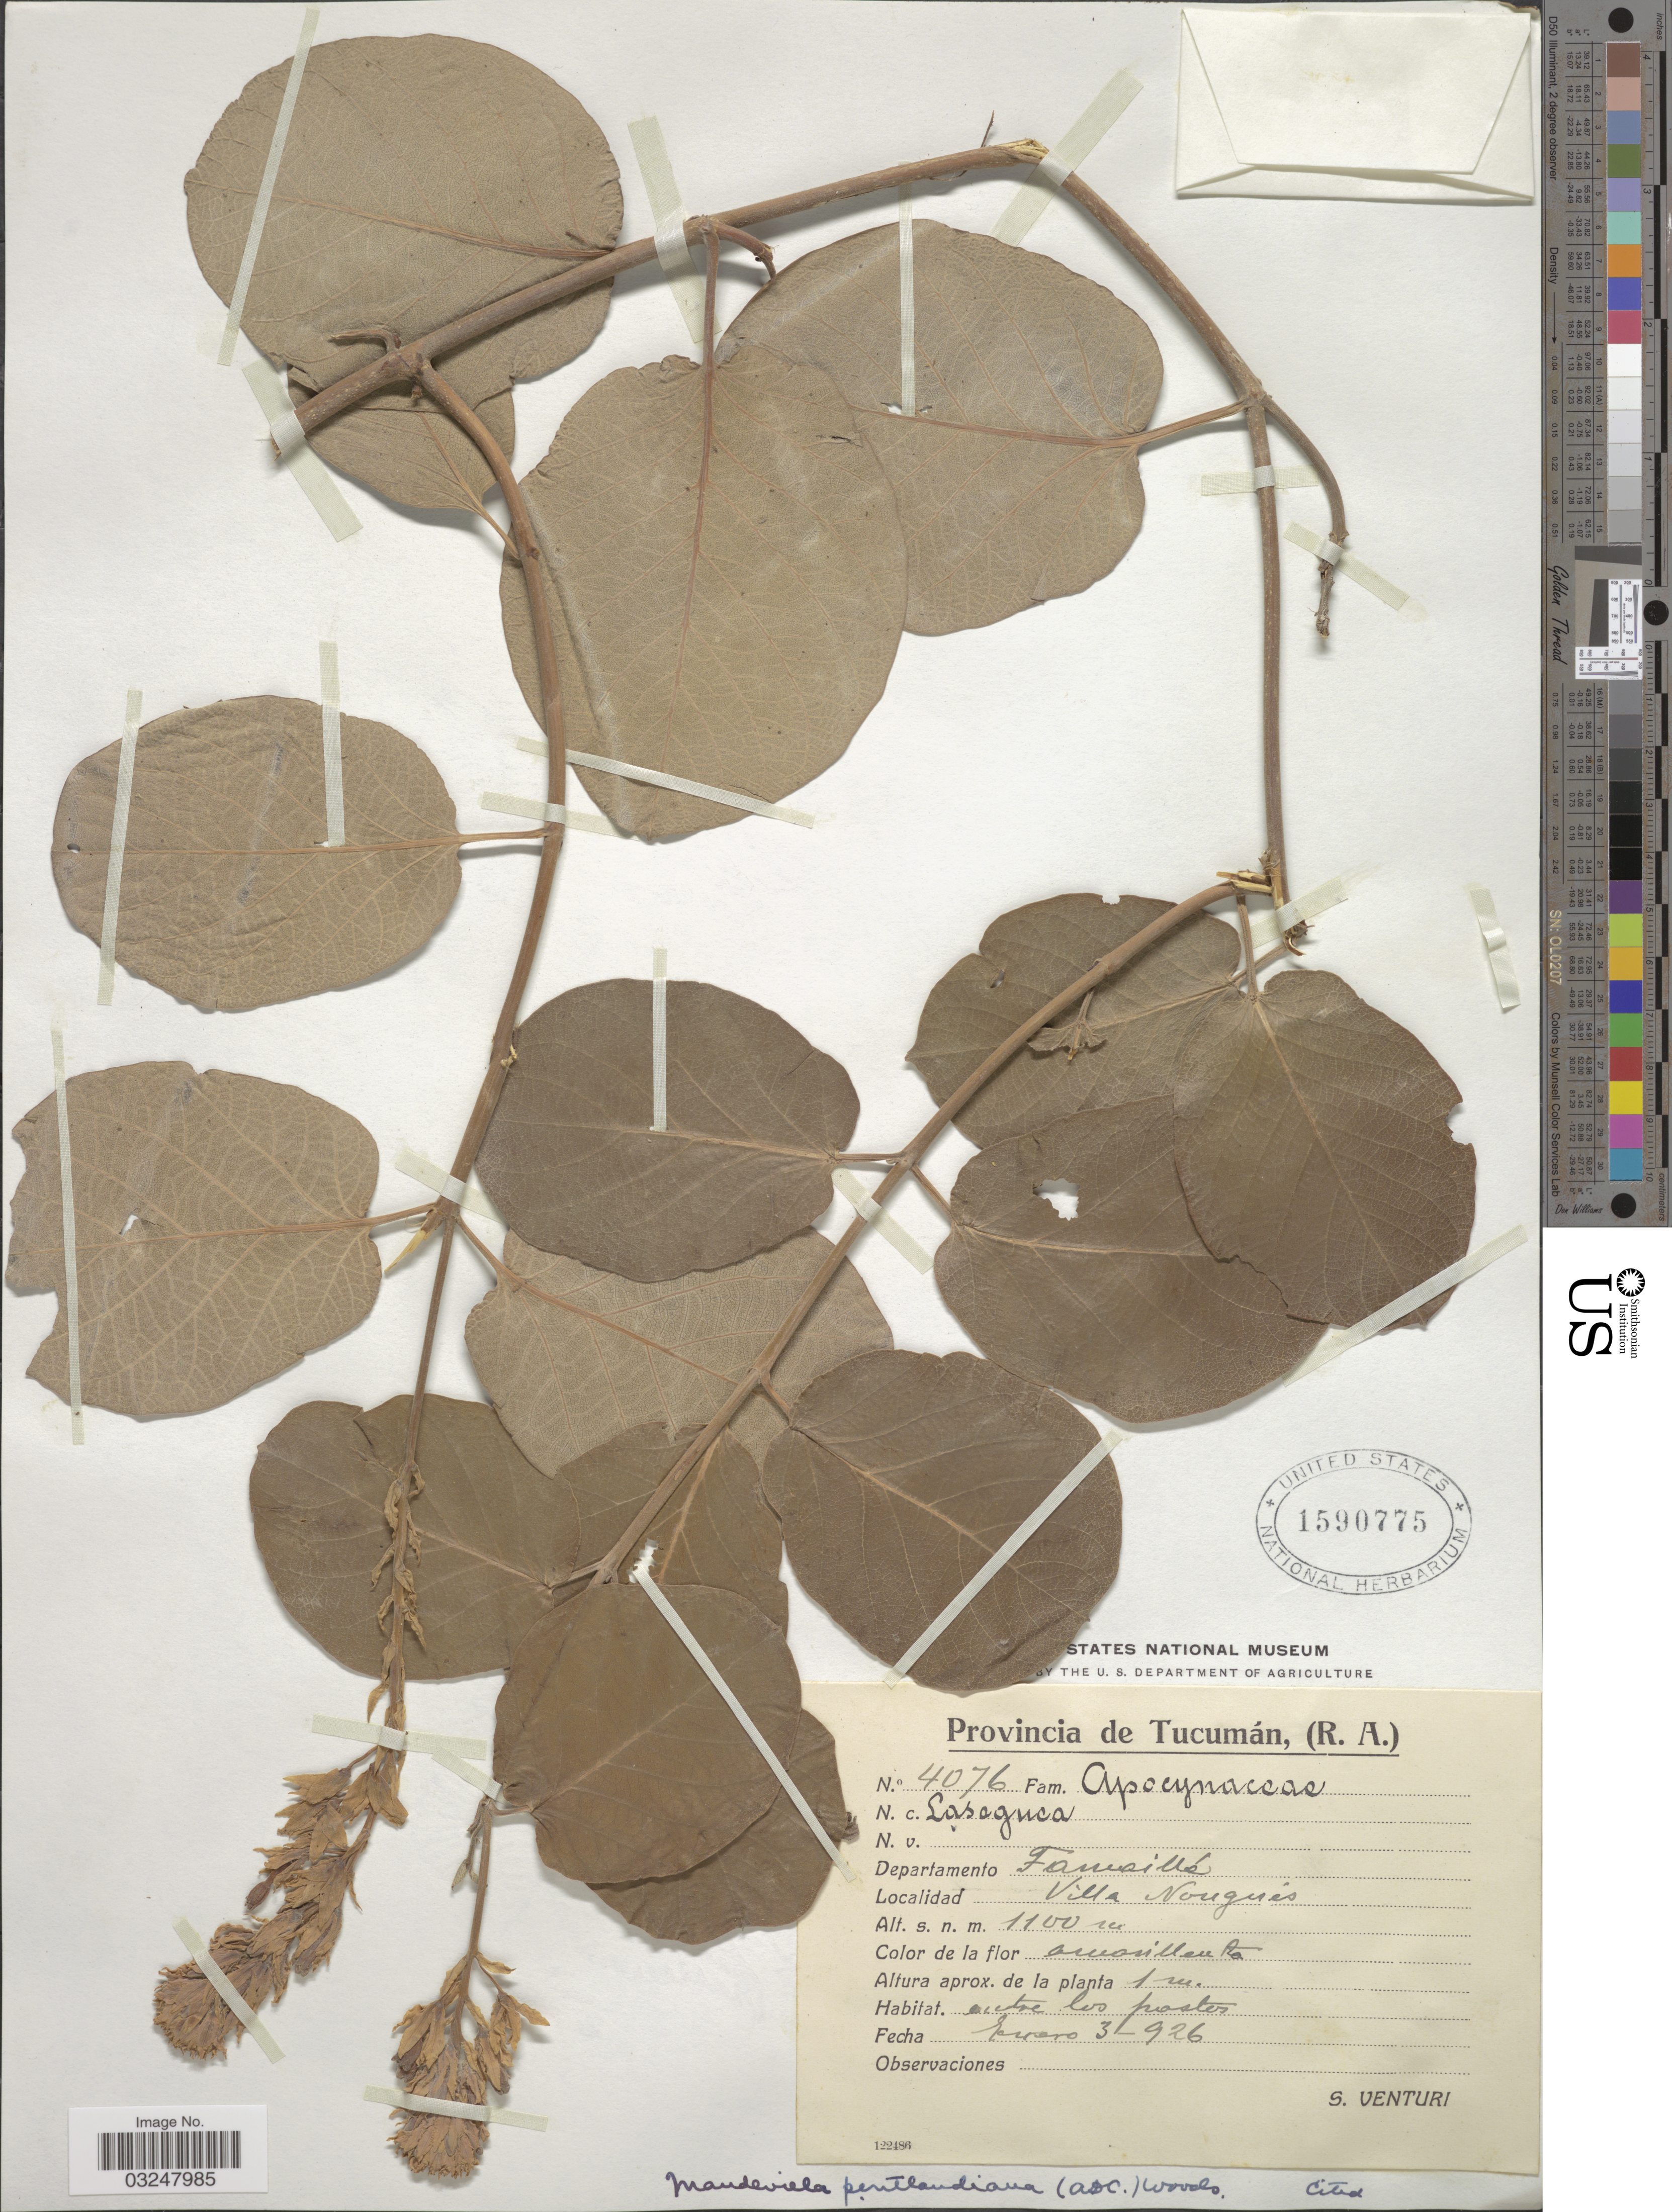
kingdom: Plantae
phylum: Tracheophyta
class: Magnoliopsida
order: Gentianales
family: Apocynaceae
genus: Mandevilla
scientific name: Mandevilla pentlandiana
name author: (DC.) Woodson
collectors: S. Venturi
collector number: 4076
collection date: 1926-01-03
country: Argentina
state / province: Tucuman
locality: Provincia de Tucumán, (R.A.) Departamento Famaillá, Villa Nougués.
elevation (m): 1100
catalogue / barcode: US 1590775